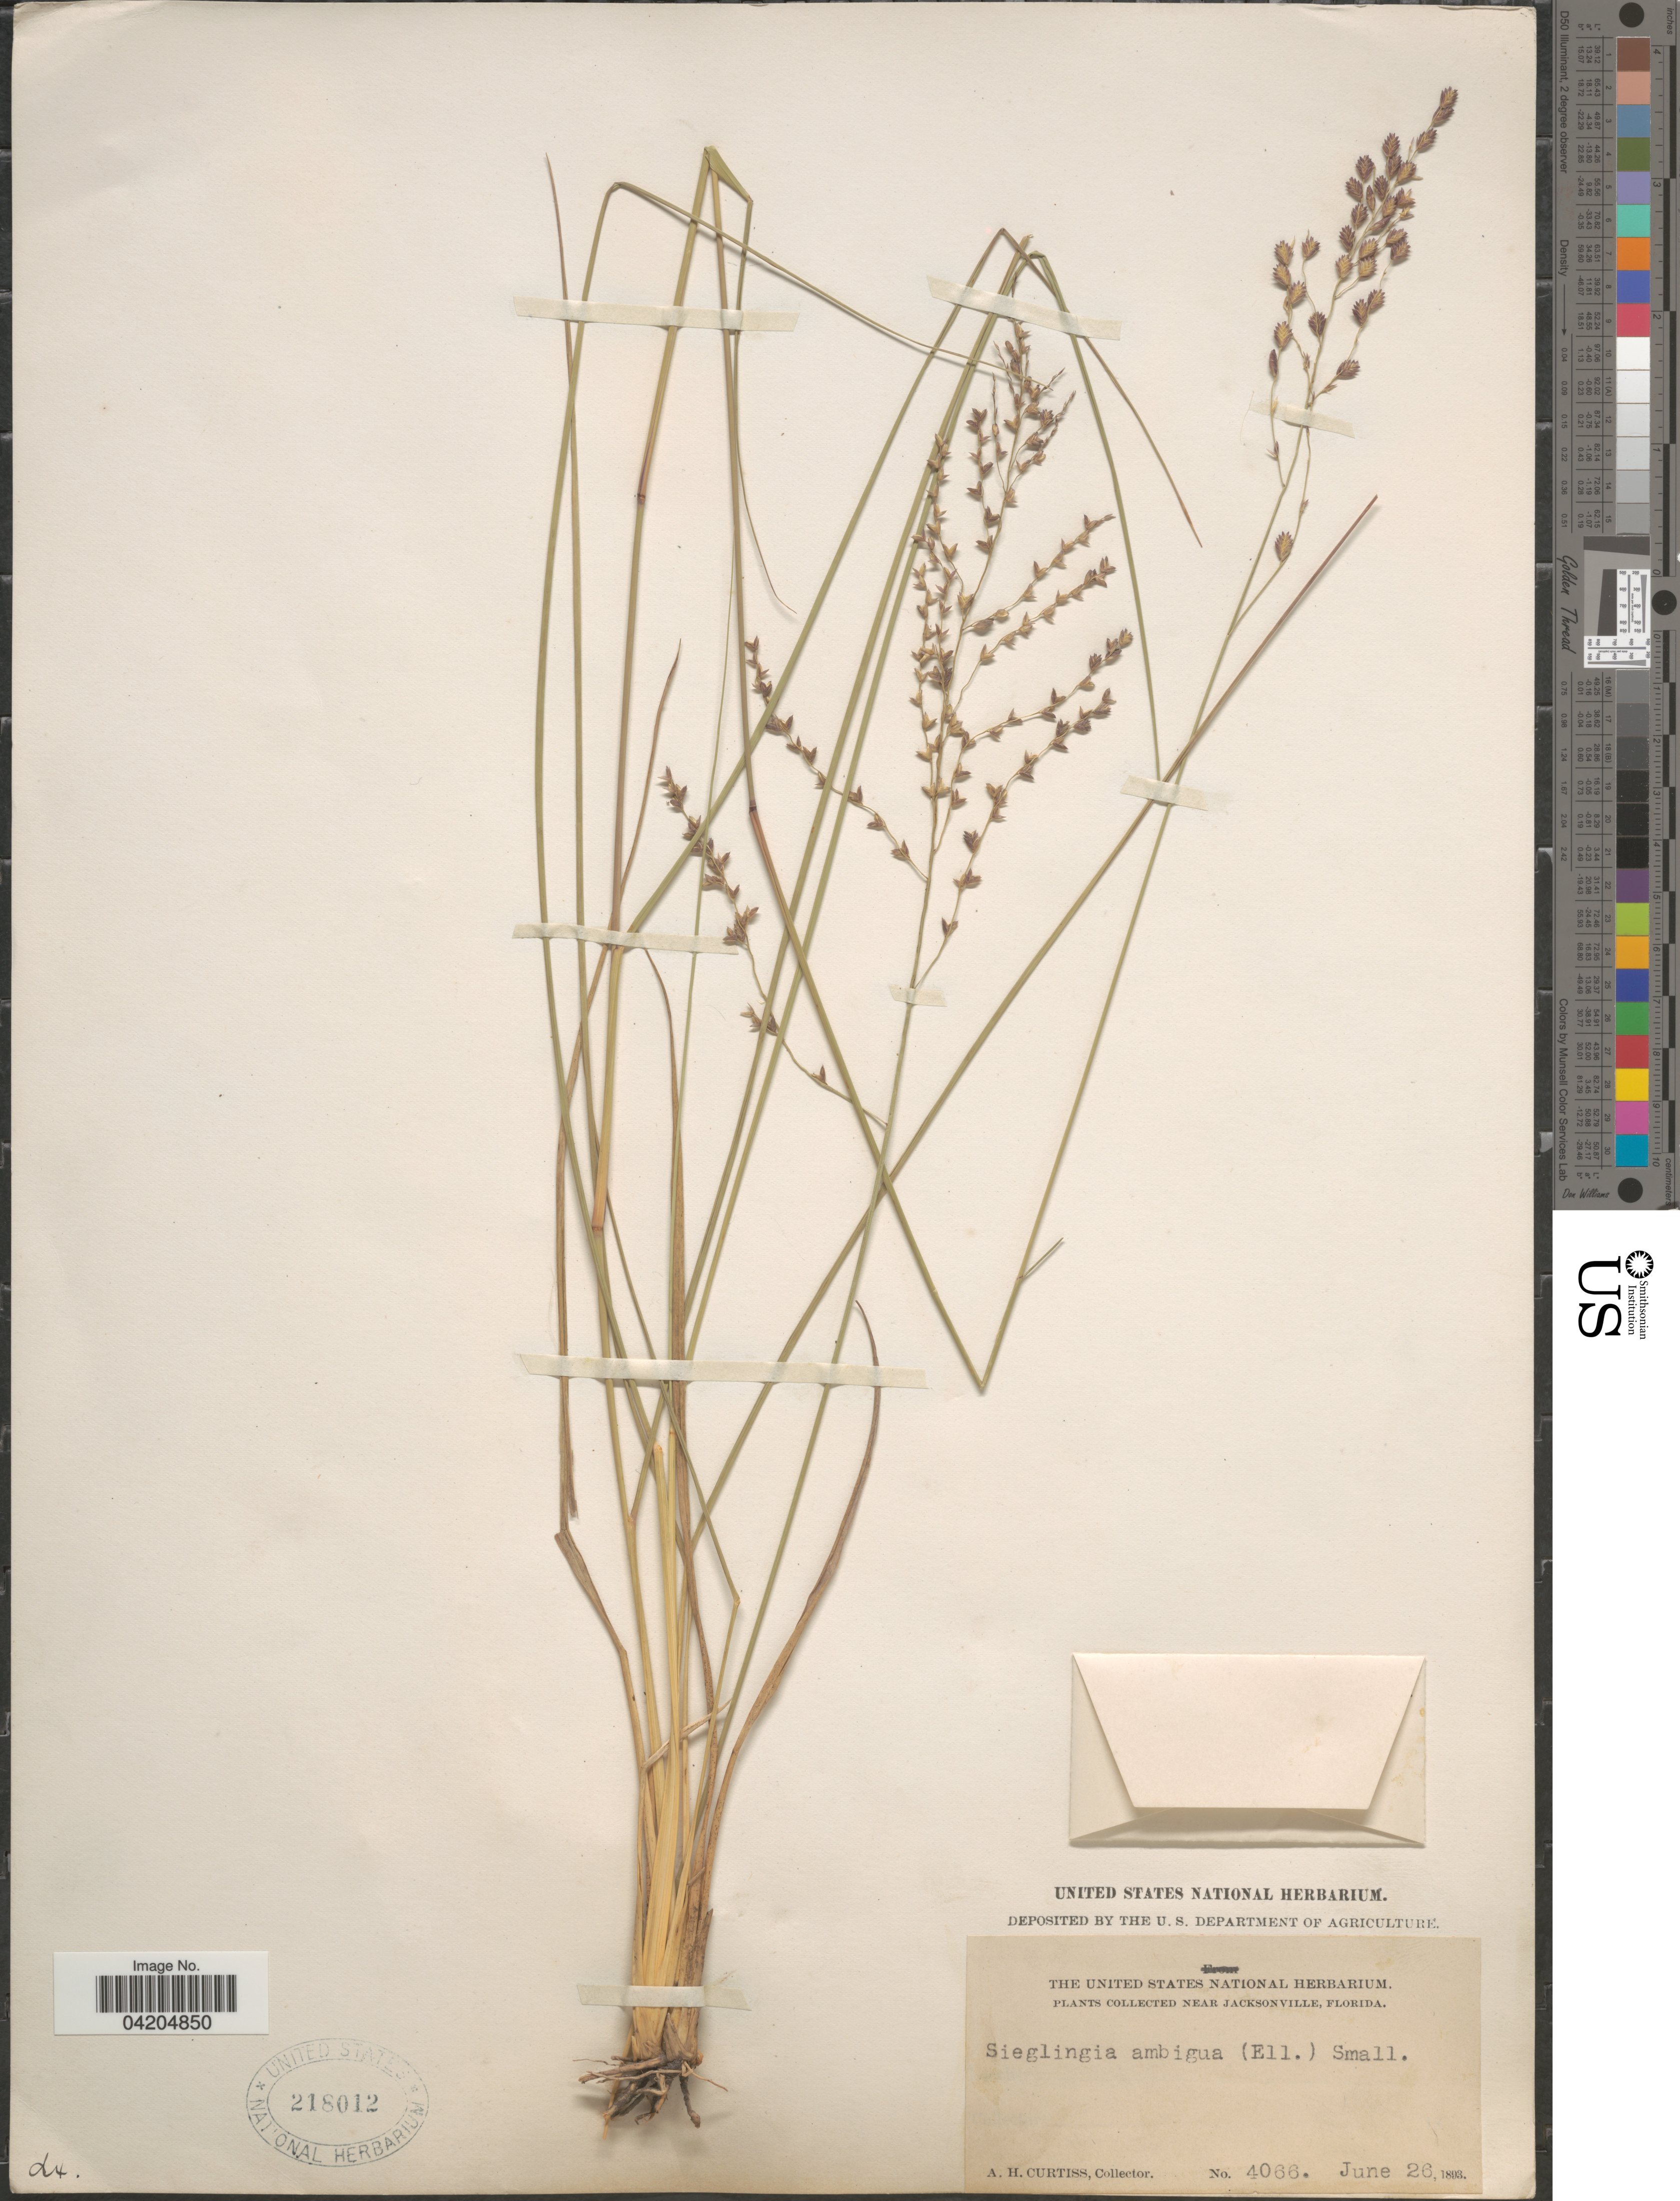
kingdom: Plantae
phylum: Tracheophyta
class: Liliopsida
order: Poales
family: Poaceae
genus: Tridens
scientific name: Tridens ambiguus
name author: (Elliott) Schult.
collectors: A. H. Curtiss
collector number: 4066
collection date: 1893-06-26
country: United States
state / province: Florida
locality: Near Jacksonville.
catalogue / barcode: US 218012